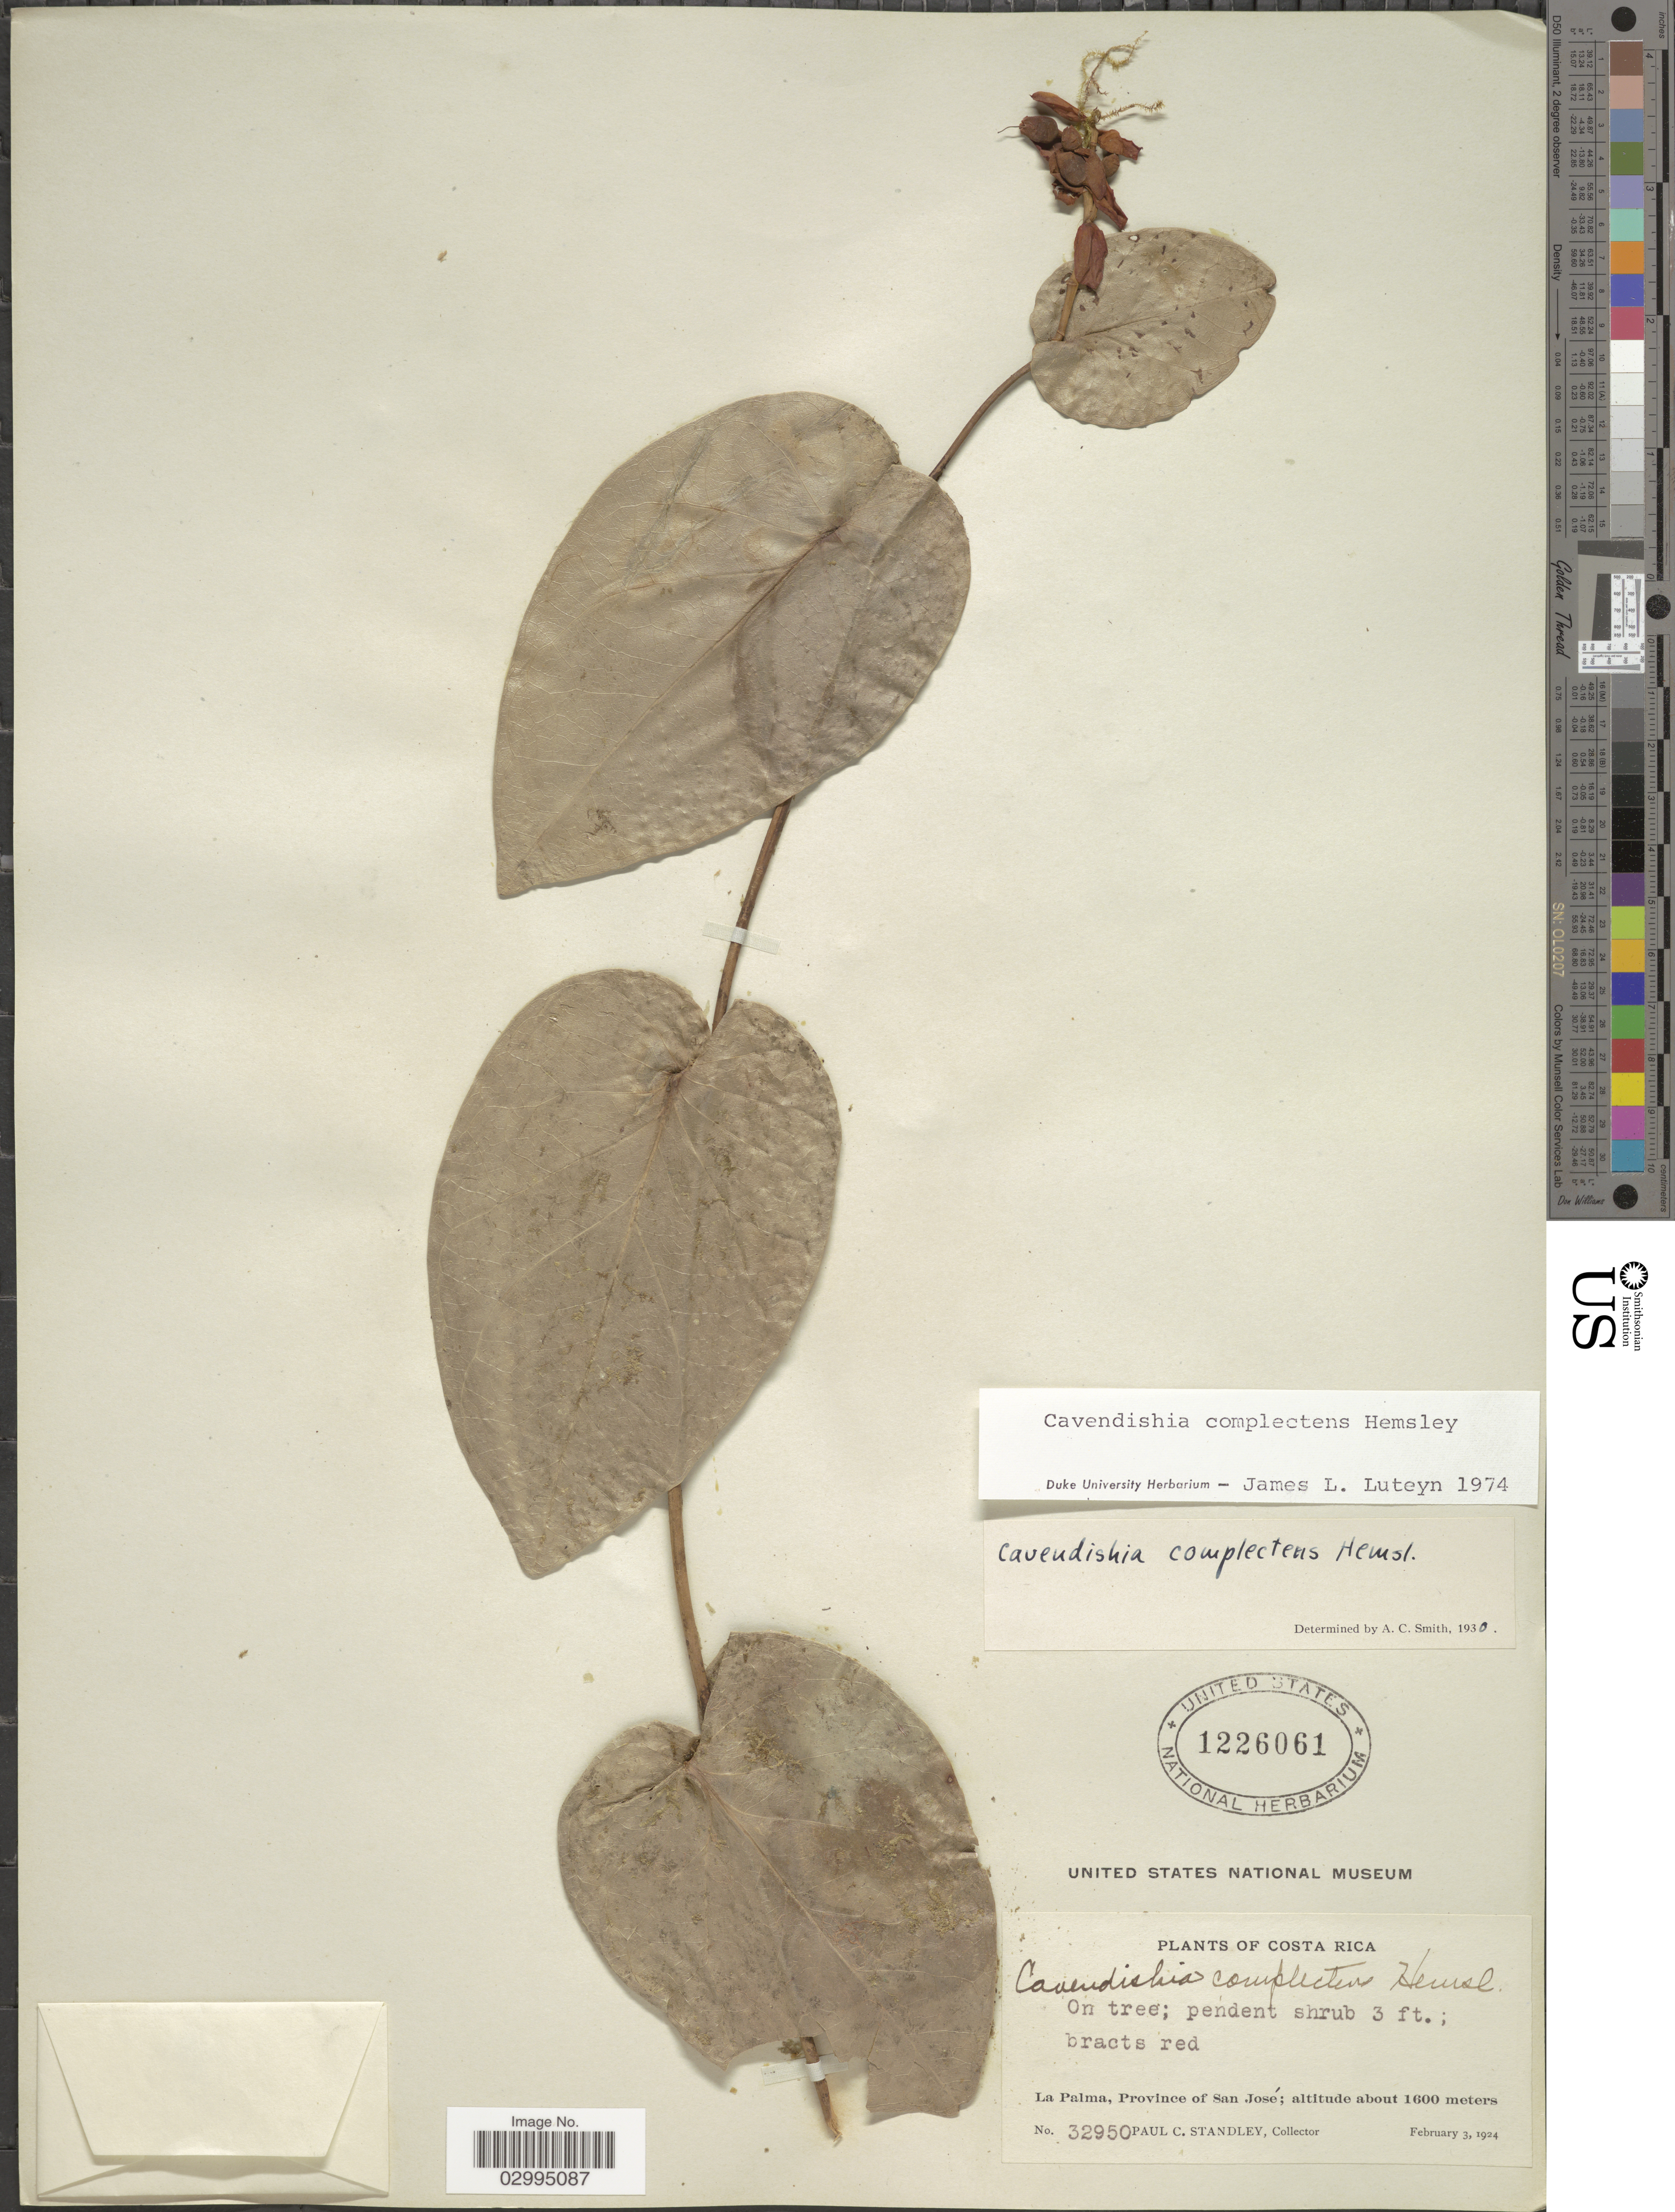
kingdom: Plantae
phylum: Tracheophyta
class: Magnoliopsida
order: Ericales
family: Ericaceae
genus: Cavendishia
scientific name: Cavendishia complectens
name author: Hemsl.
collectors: P. C. Standley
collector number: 32950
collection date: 1924-02-03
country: Costa Rica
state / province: San José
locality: La Palma, Province of San José.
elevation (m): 1600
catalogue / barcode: US 1226061